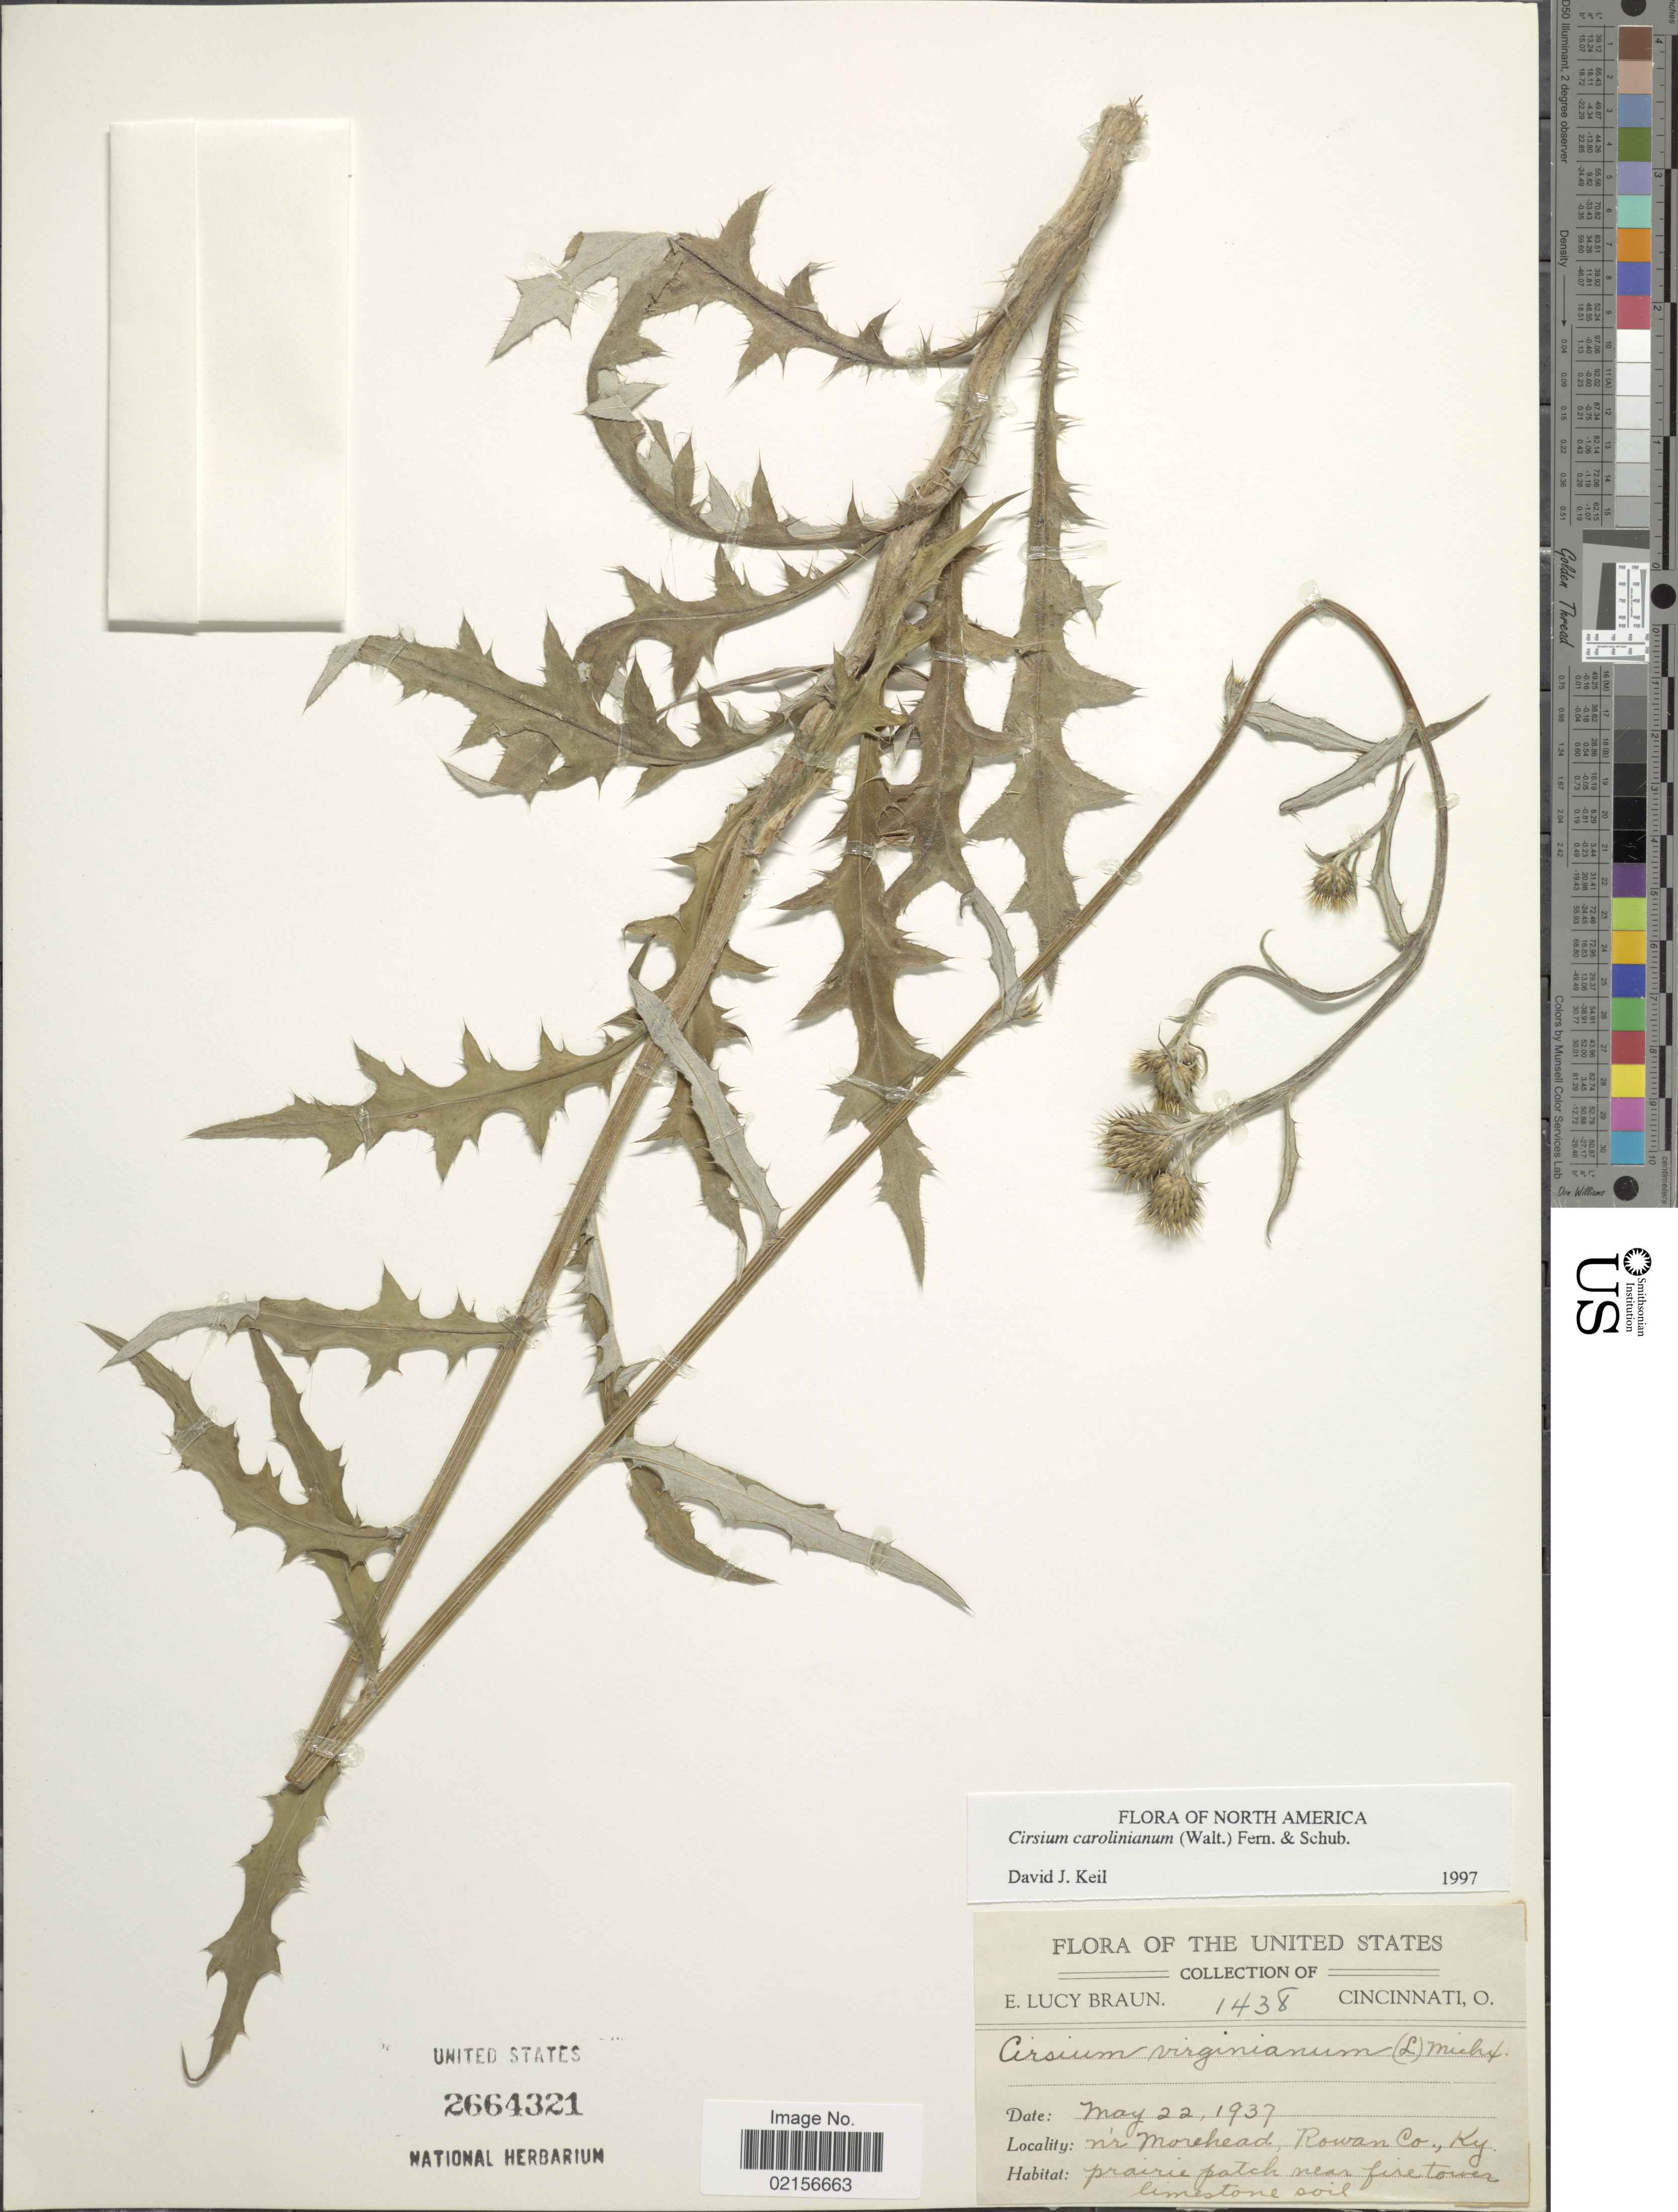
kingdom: Plantae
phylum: Tracheophyta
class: Magnoliopsida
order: Asterales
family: Asteraceae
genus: Cirsium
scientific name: Cirsium carolinianum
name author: (Walter) Fernald & Schub.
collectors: E. L. Braun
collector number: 1438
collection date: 1937-05-22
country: United States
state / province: Kentucky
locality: Nr Morehead, Rowan Co., prairie patch near firetown limestone soil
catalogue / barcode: US 2664321